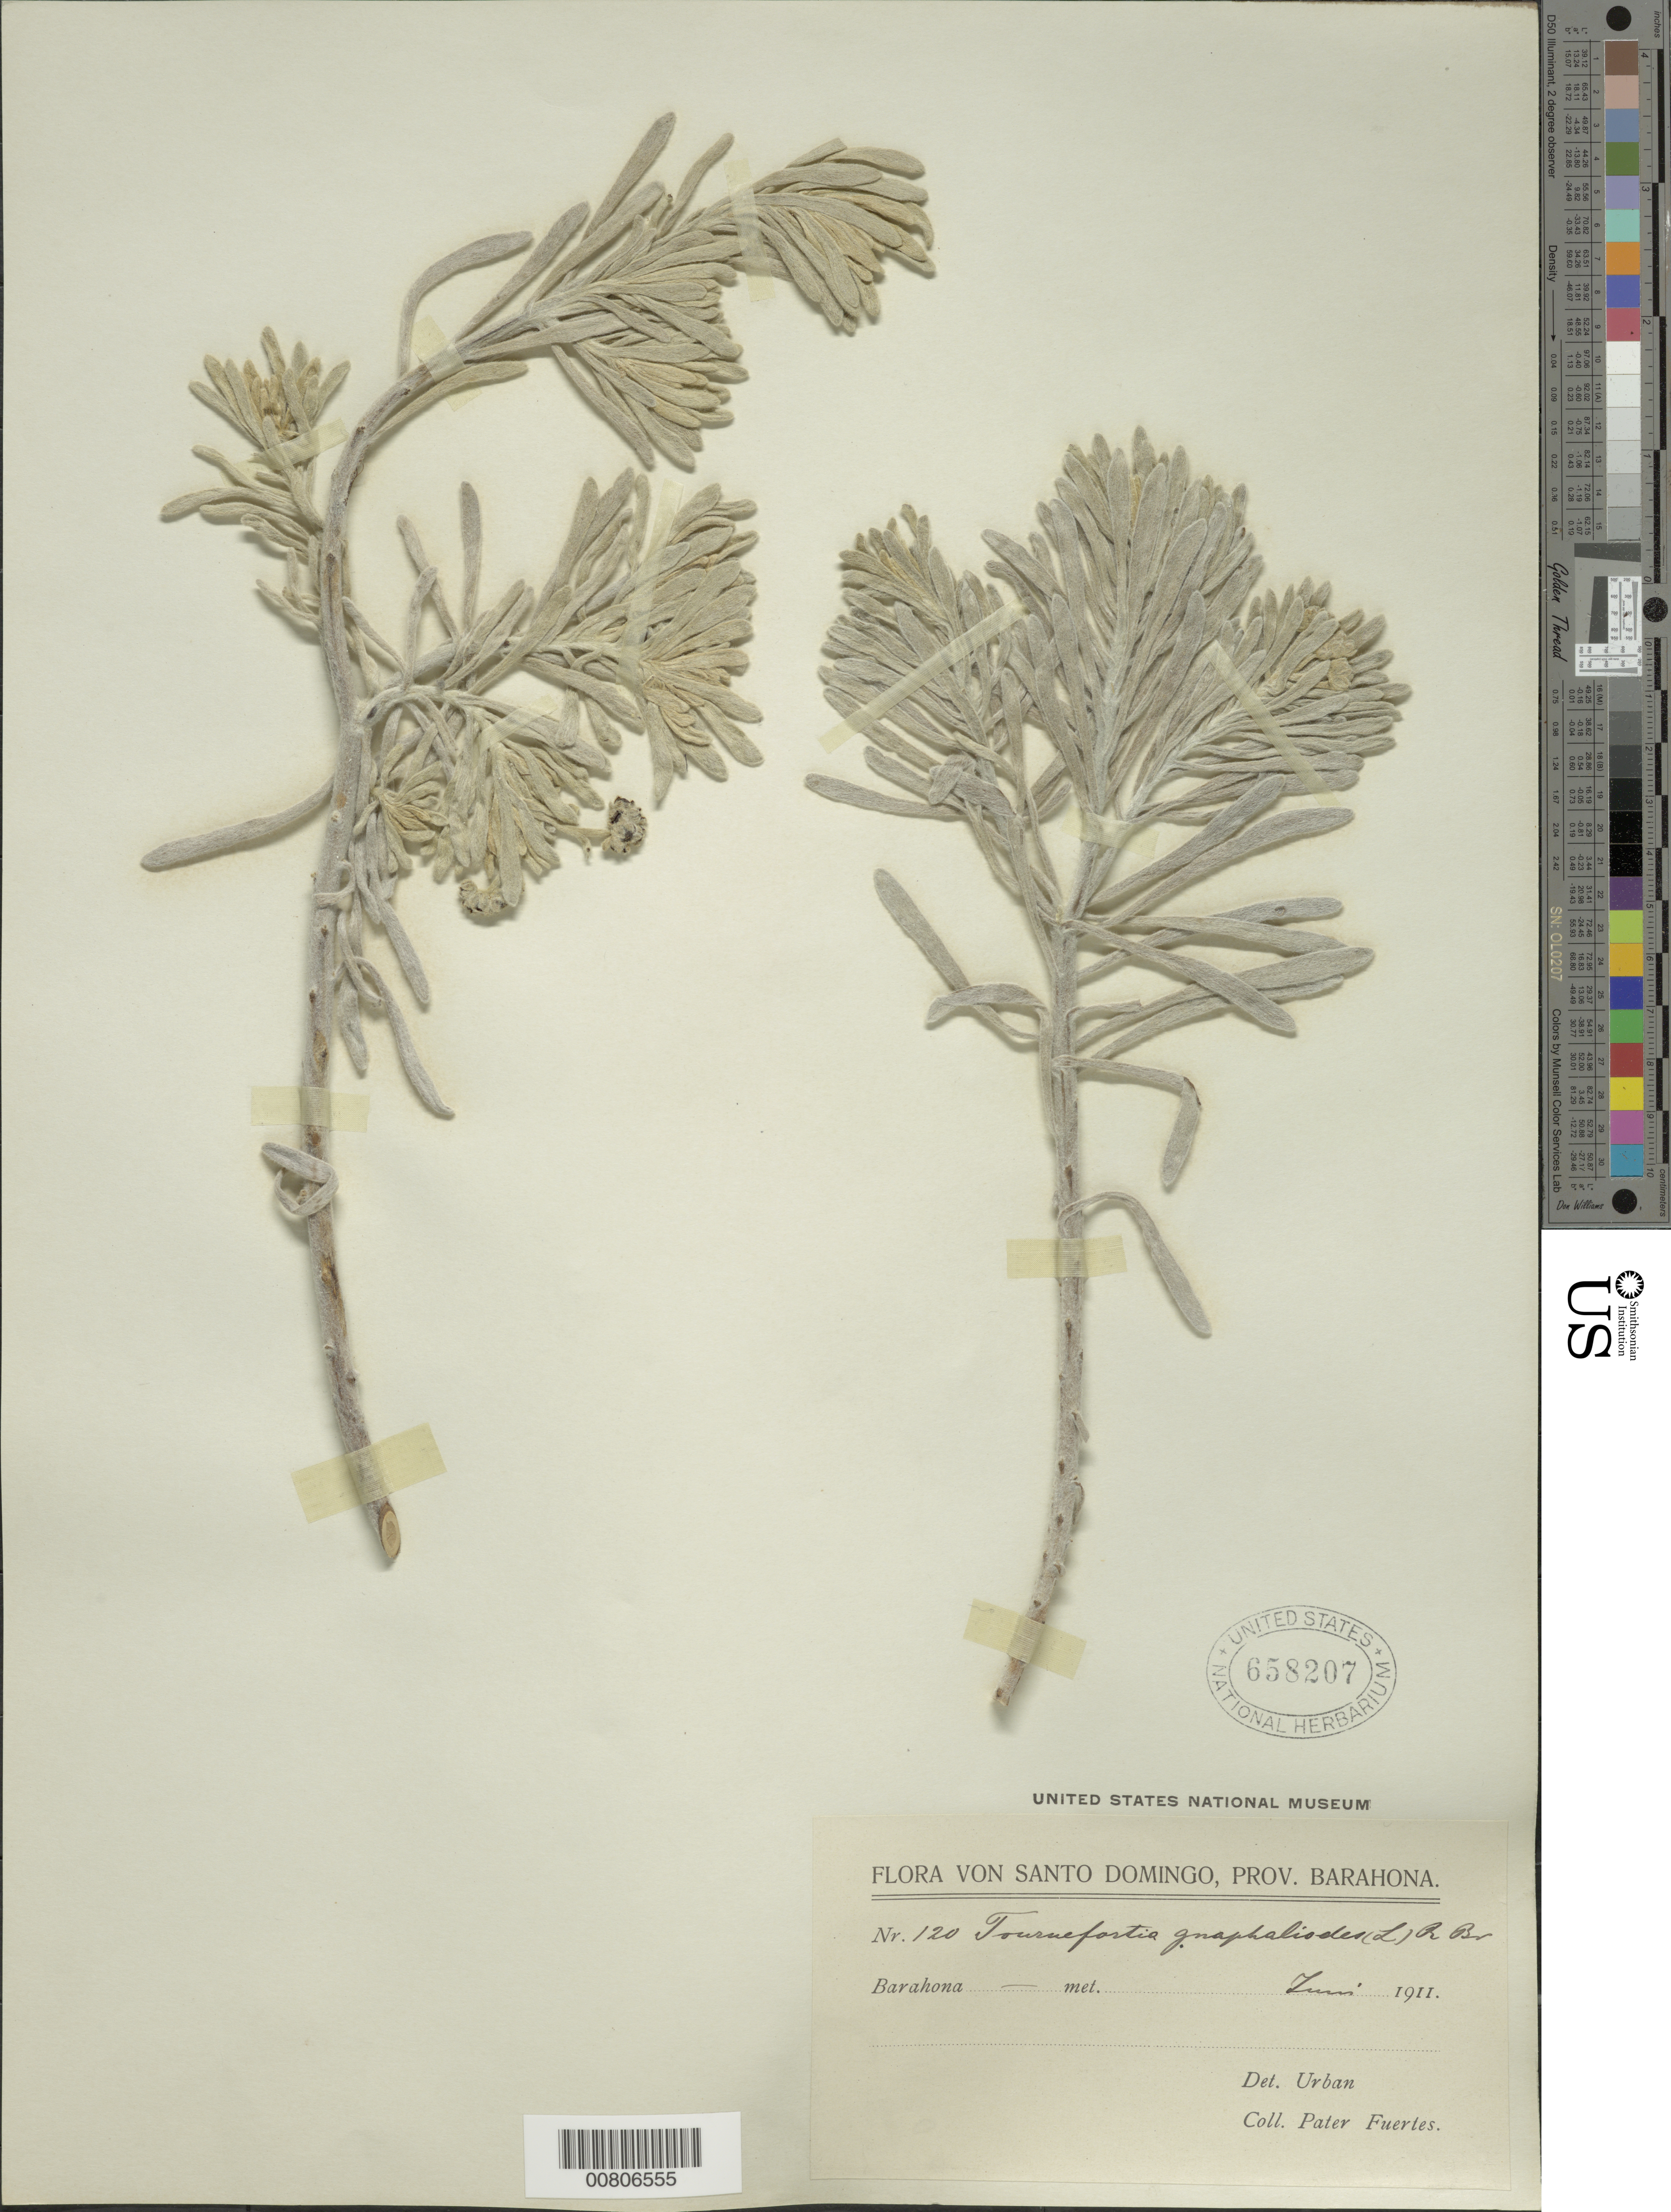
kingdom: Plantae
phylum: Tracheophyta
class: Magnoliopsida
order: Boraginales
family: Heliotropiaceae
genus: Tournefortia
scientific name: Tournefortia gnaphalodes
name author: (L.) R. Br.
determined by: Urban, Ignatz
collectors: M. D. Fuertes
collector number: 120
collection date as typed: Jun 1911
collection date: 1911-06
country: Dominican Republic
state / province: Barahona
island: Hispaniola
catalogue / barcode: US 658207